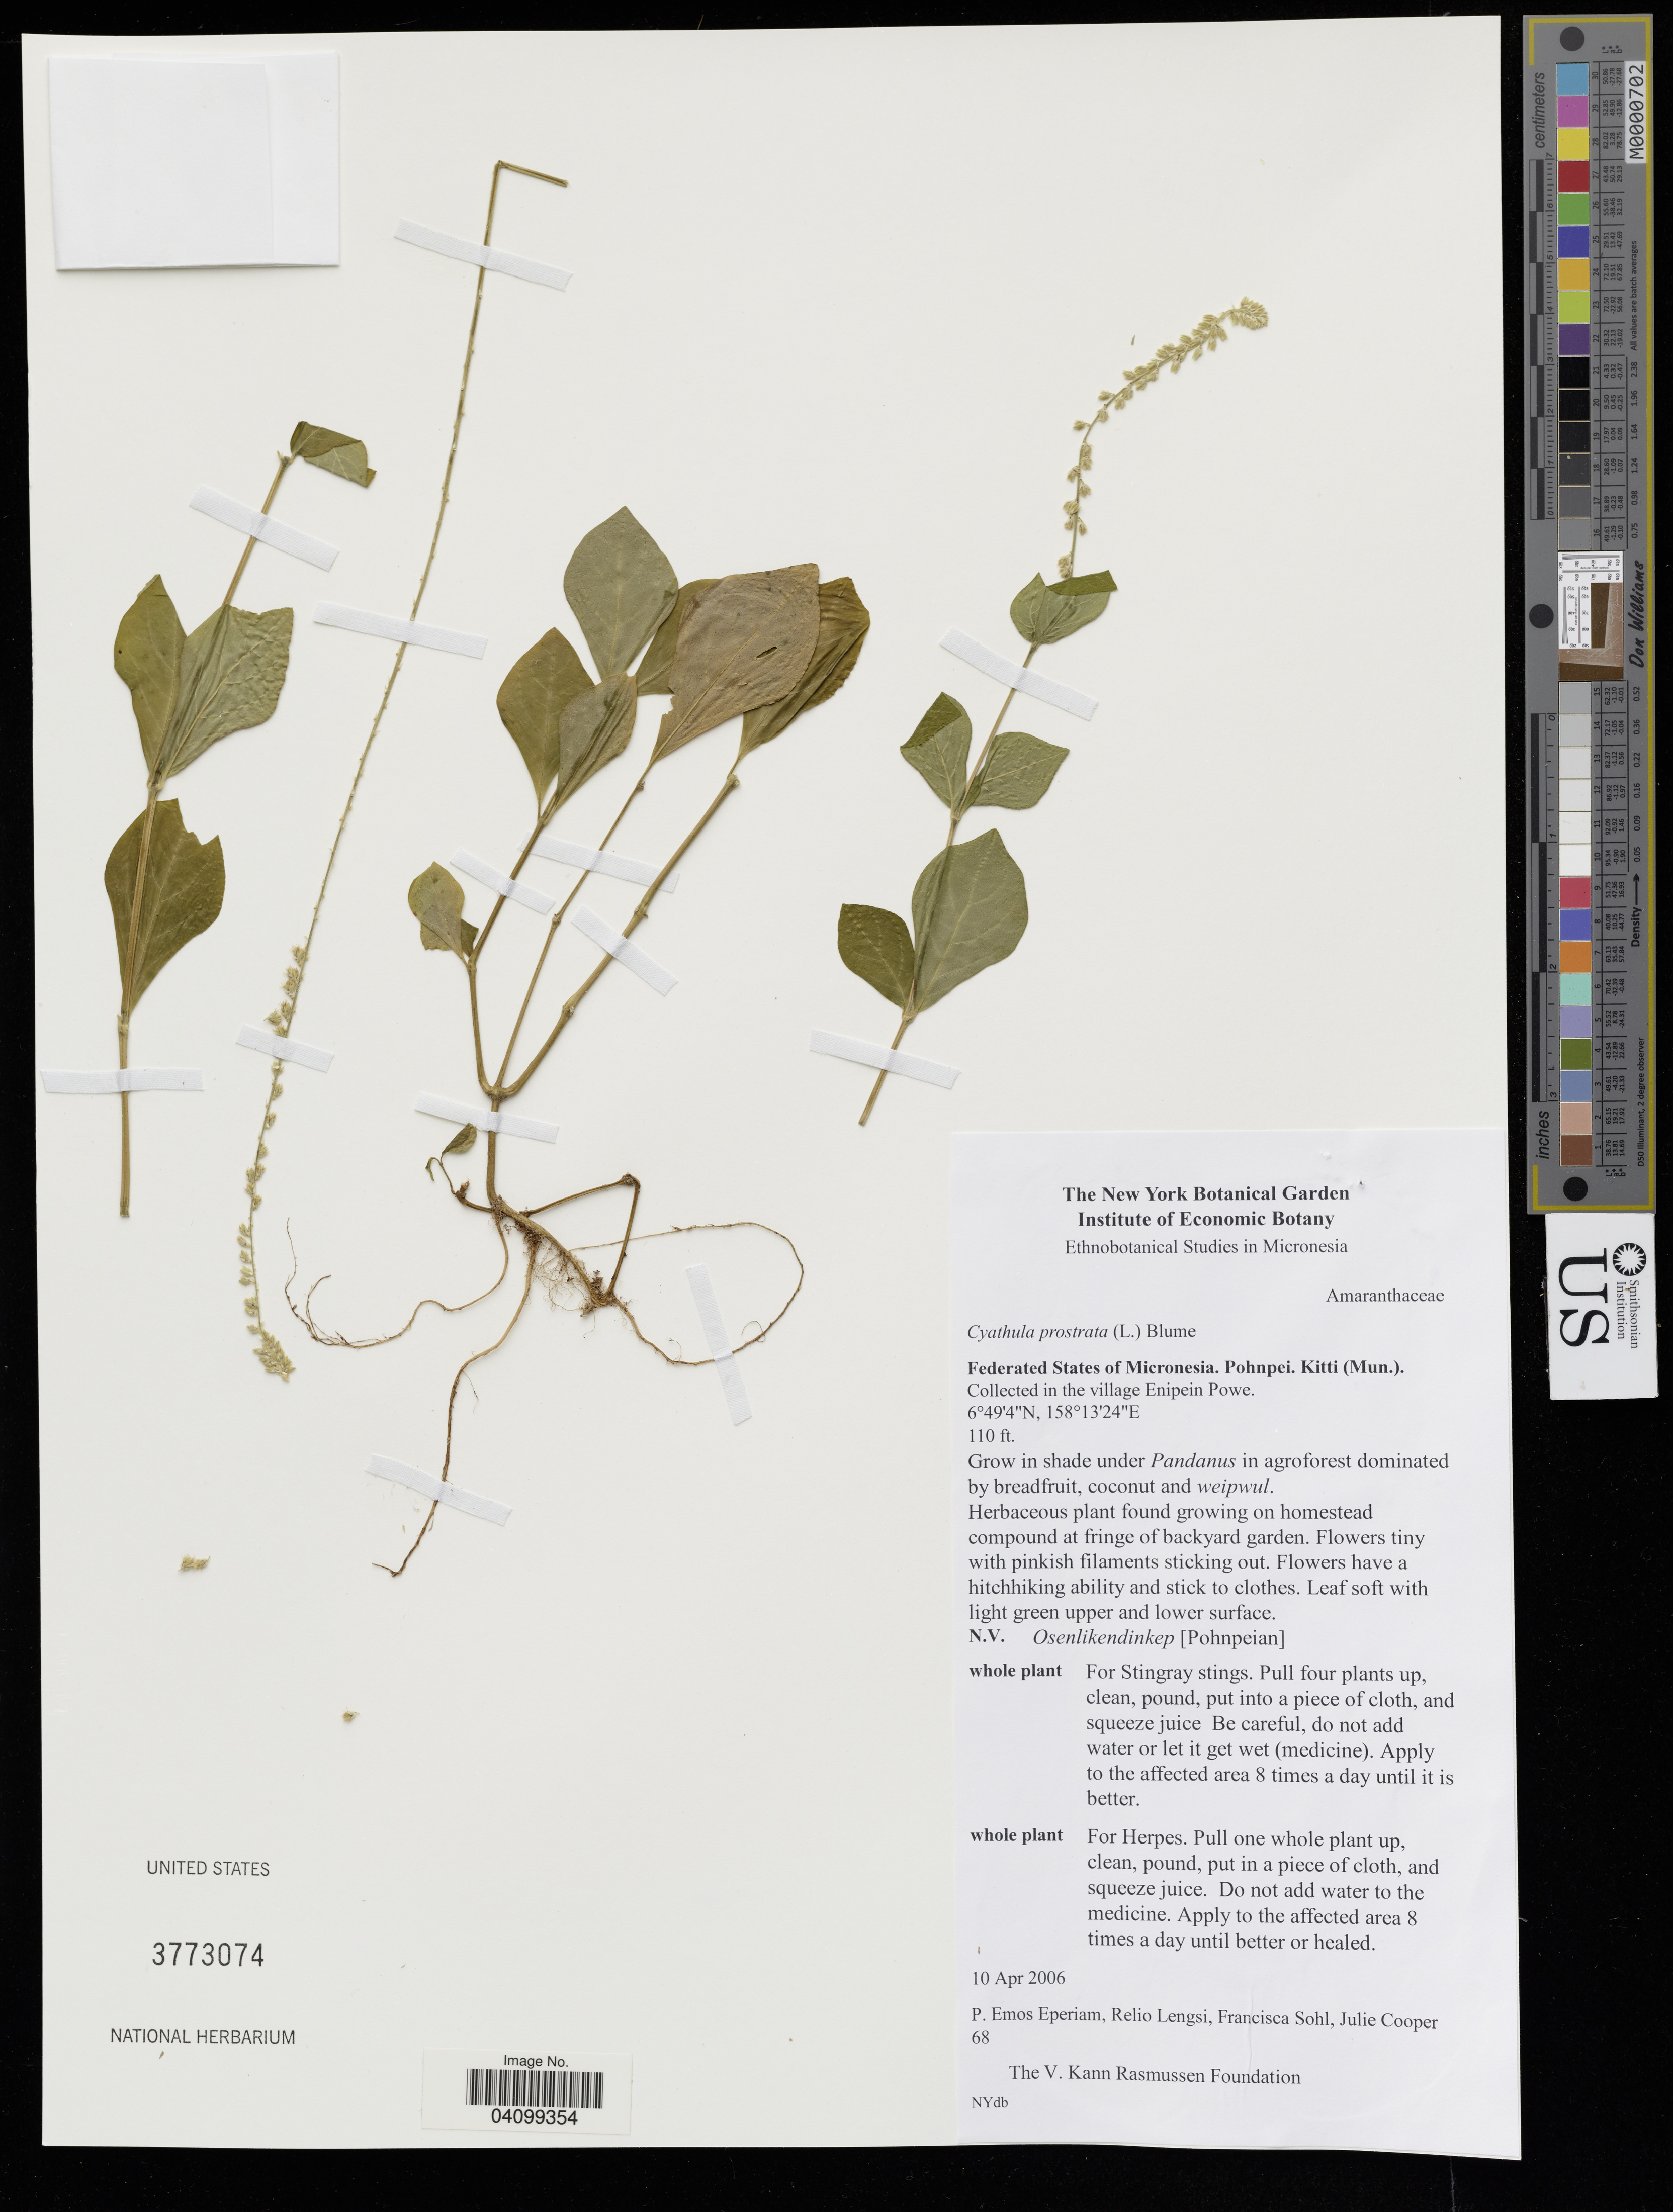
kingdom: Plantae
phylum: Tracheophyta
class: Magnoliopsida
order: Caryophyllales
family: Amaranthaceae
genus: Cyathula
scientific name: Cyathula prostrata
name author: (L.) Blume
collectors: P. Eperiam, R. Lengsi, F. Sohl & J. Cooper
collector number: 68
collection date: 2006-04-10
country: Micronesia, Federated States of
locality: Federated States of Micronesia. Collected in the village Enipein Powe.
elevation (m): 34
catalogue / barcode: US 3773074